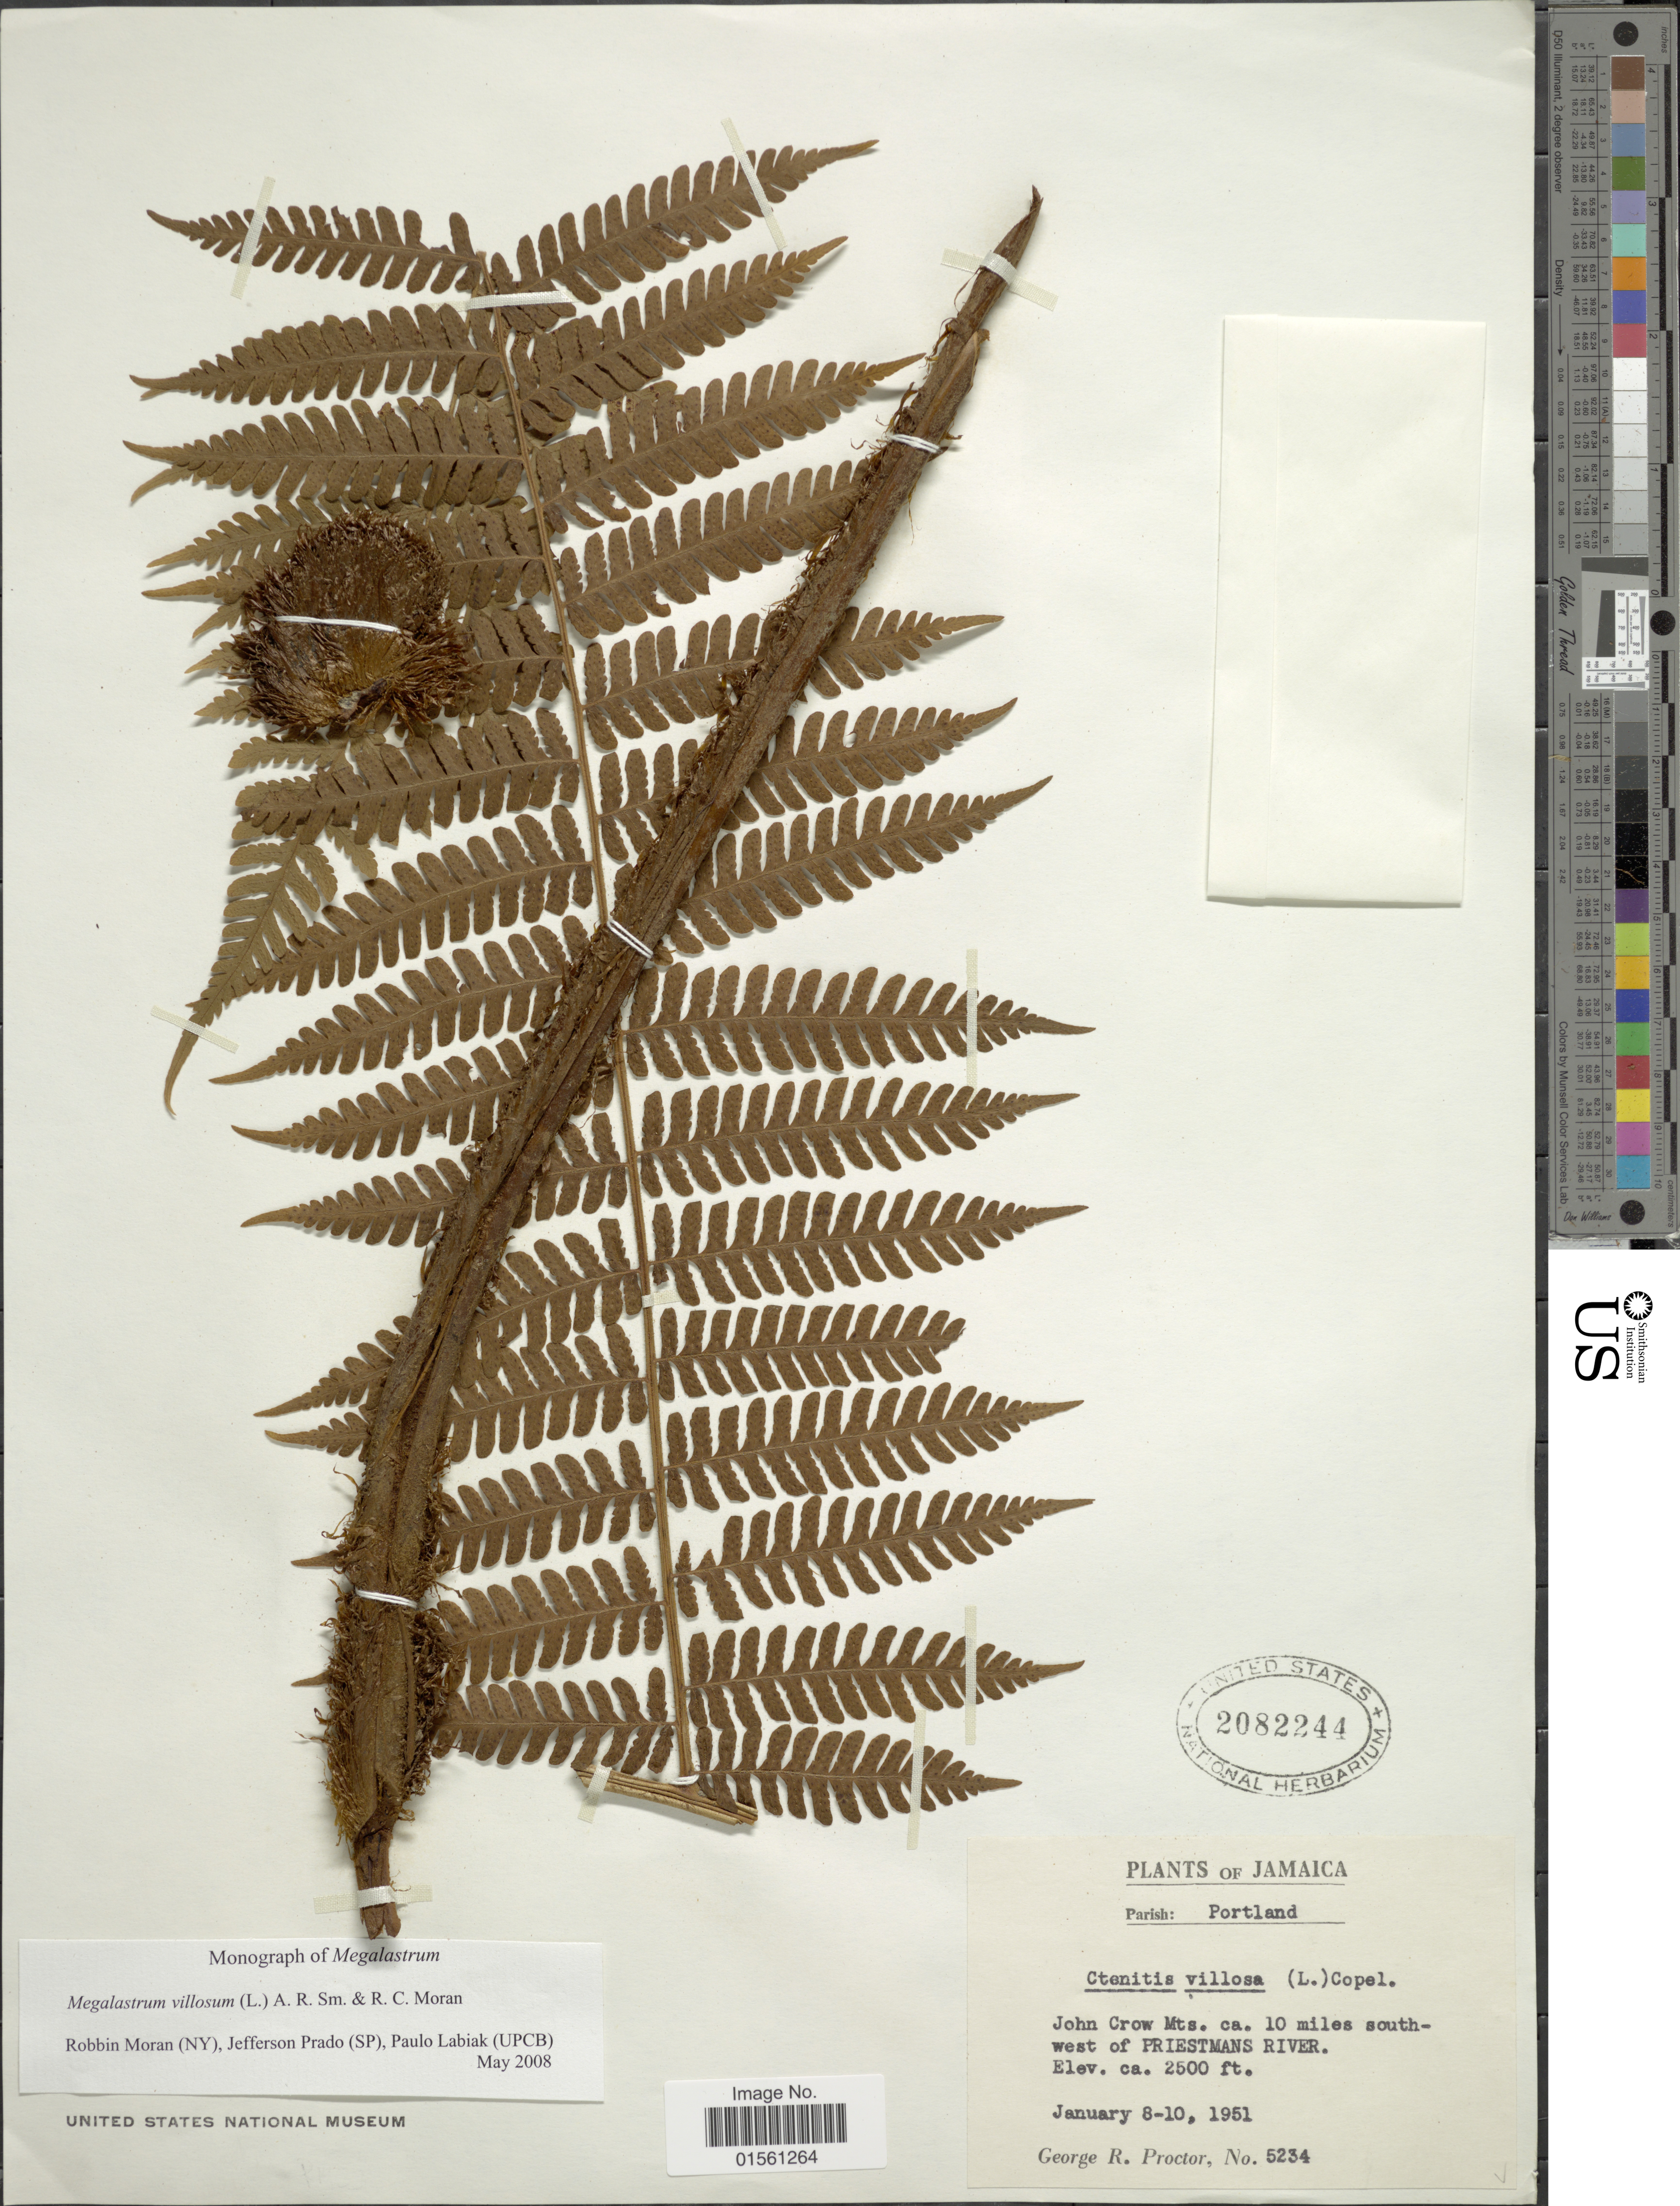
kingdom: Plantae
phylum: Tracheophyta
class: Polypodiopsida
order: Polypodiales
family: Dryopteridaceae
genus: Megalastrum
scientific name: Megalastrum villosum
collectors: G. R. Proctor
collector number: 5234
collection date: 1951-01-08/1951-01-10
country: Jamaica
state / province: Portland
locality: John Crow Mts. ca. 10 miles south-west of Priestmans River.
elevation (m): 762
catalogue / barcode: US 2082244